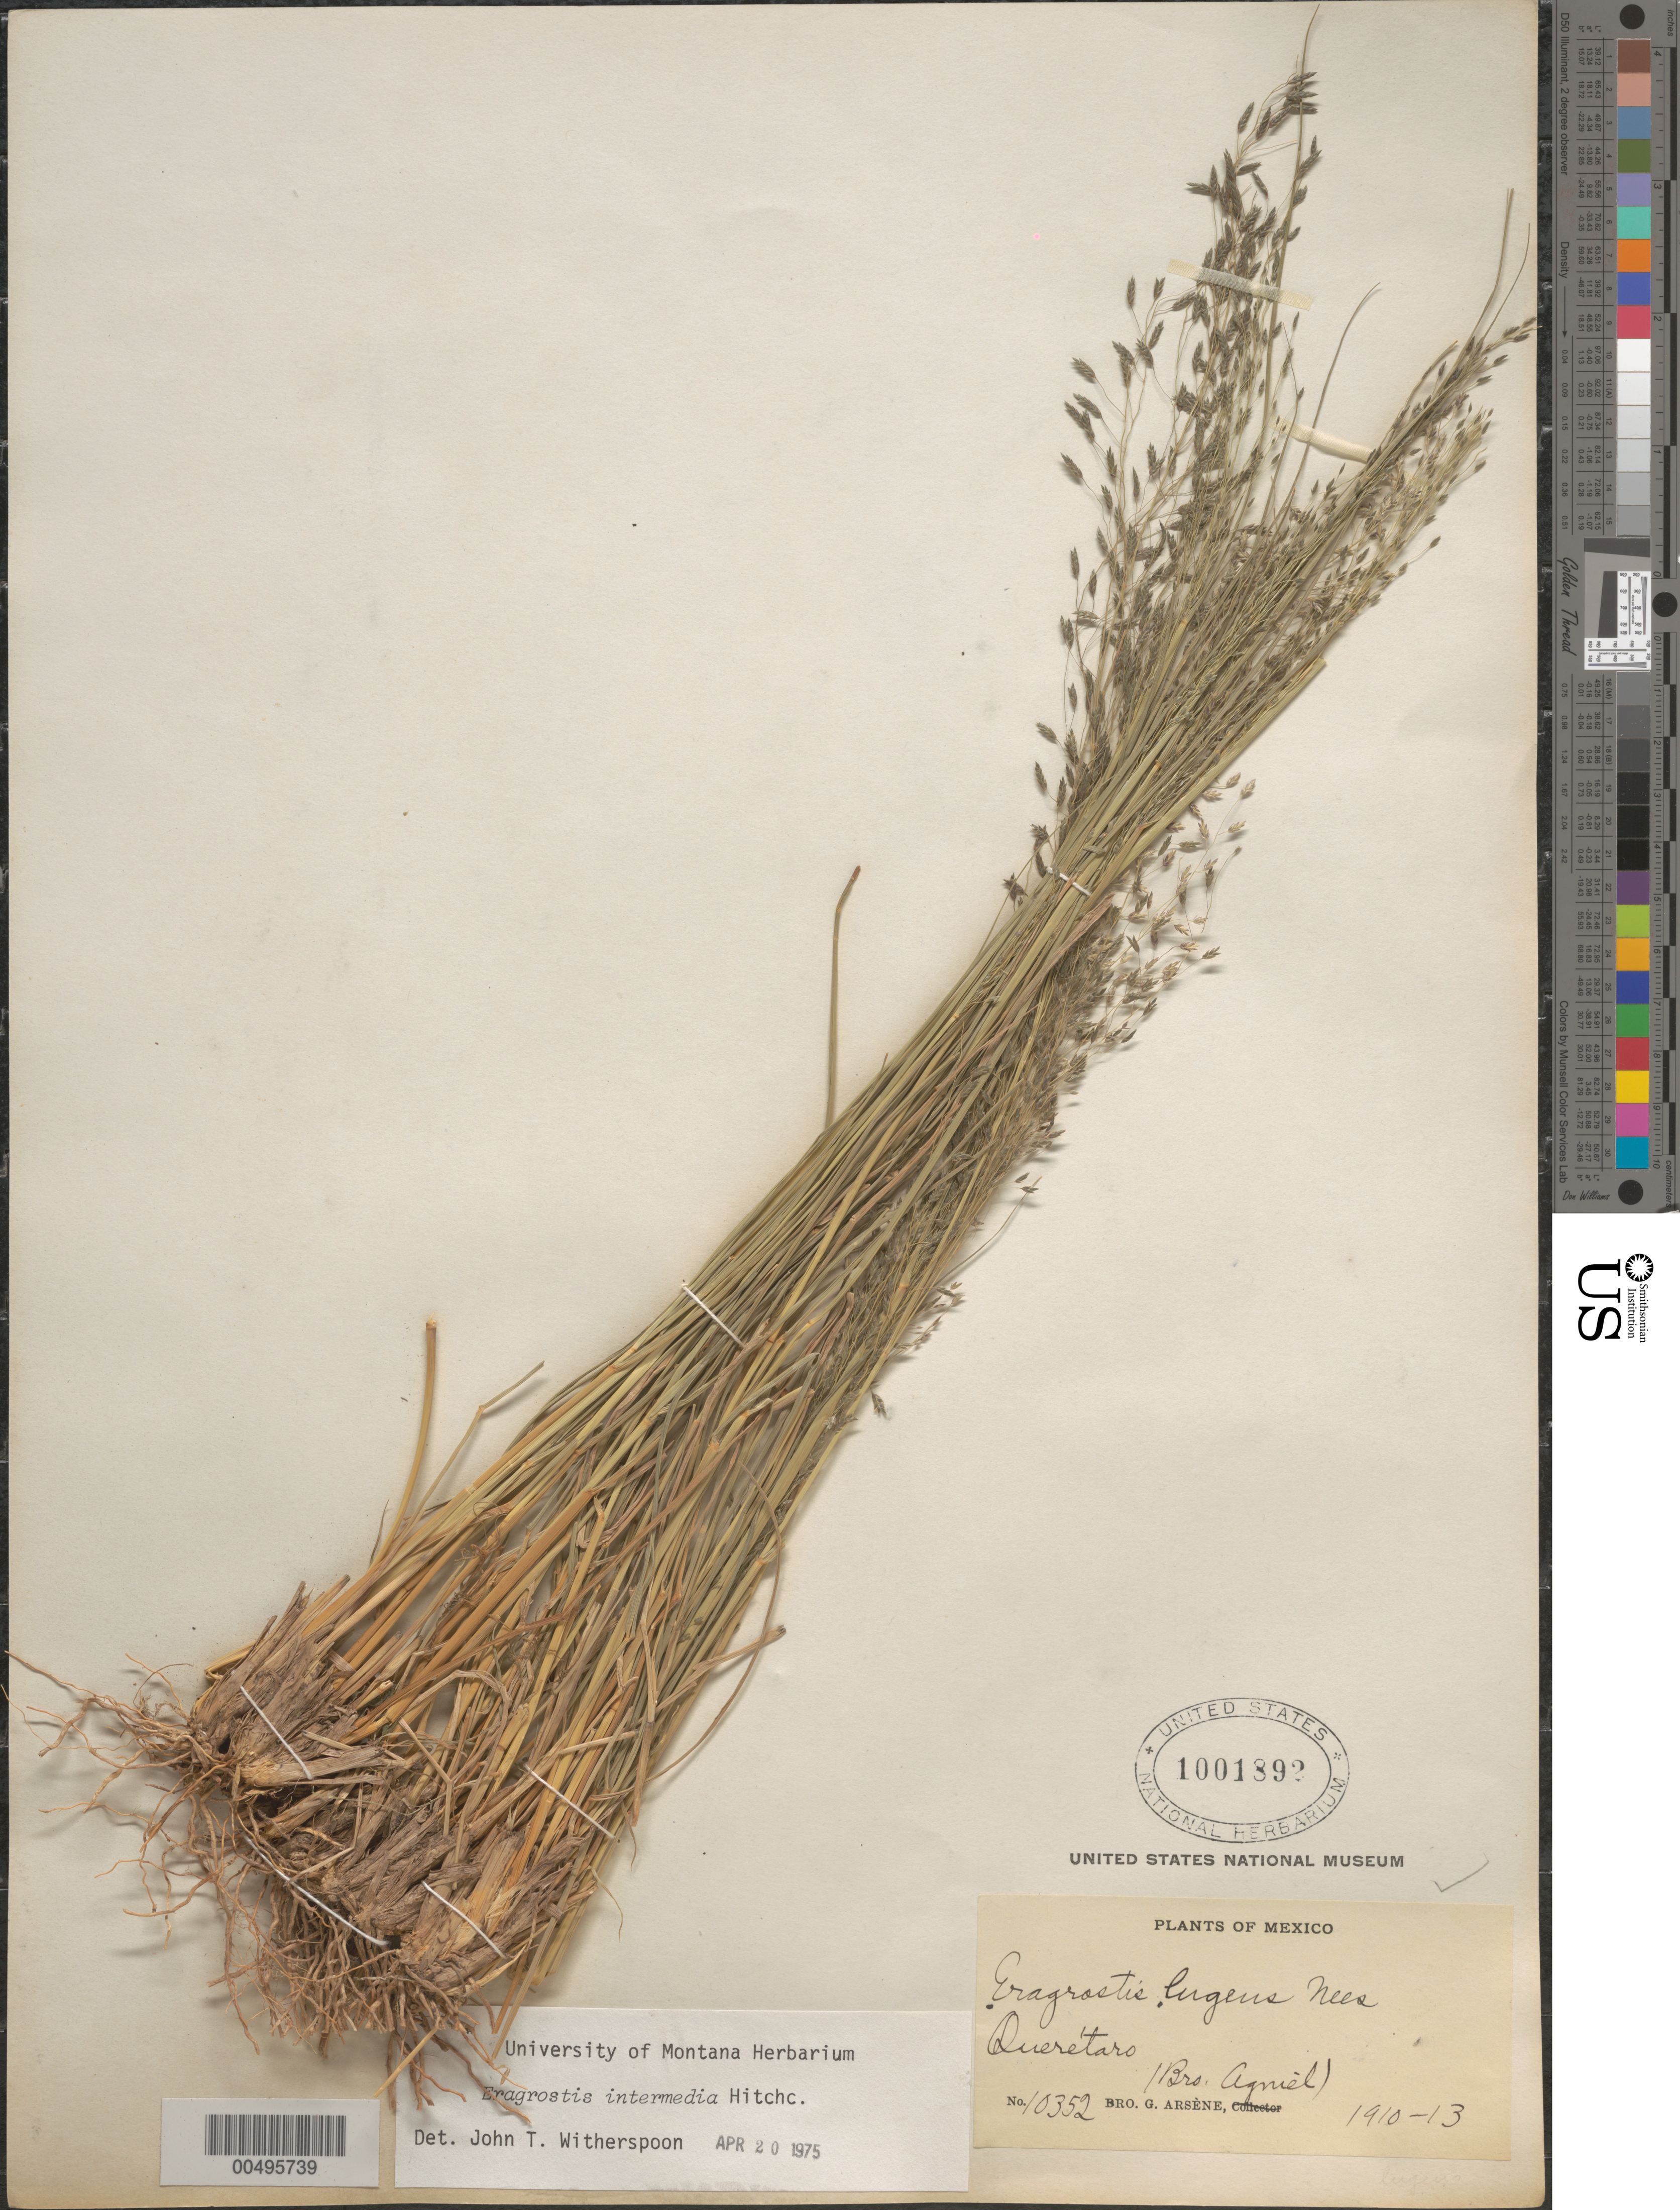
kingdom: Plantae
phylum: Tracheophyta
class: Liliopsida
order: Poales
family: Poaceae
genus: Eragrostis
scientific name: Eragrostis intermedia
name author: Hitchc.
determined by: Witherspoon, John T.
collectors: Bro. Agniel & Bro. G. Arsène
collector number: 10352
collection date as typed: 1910 to 1913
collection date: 1910/1913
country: Mexico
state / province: Querétaro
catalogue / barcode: US 1001892